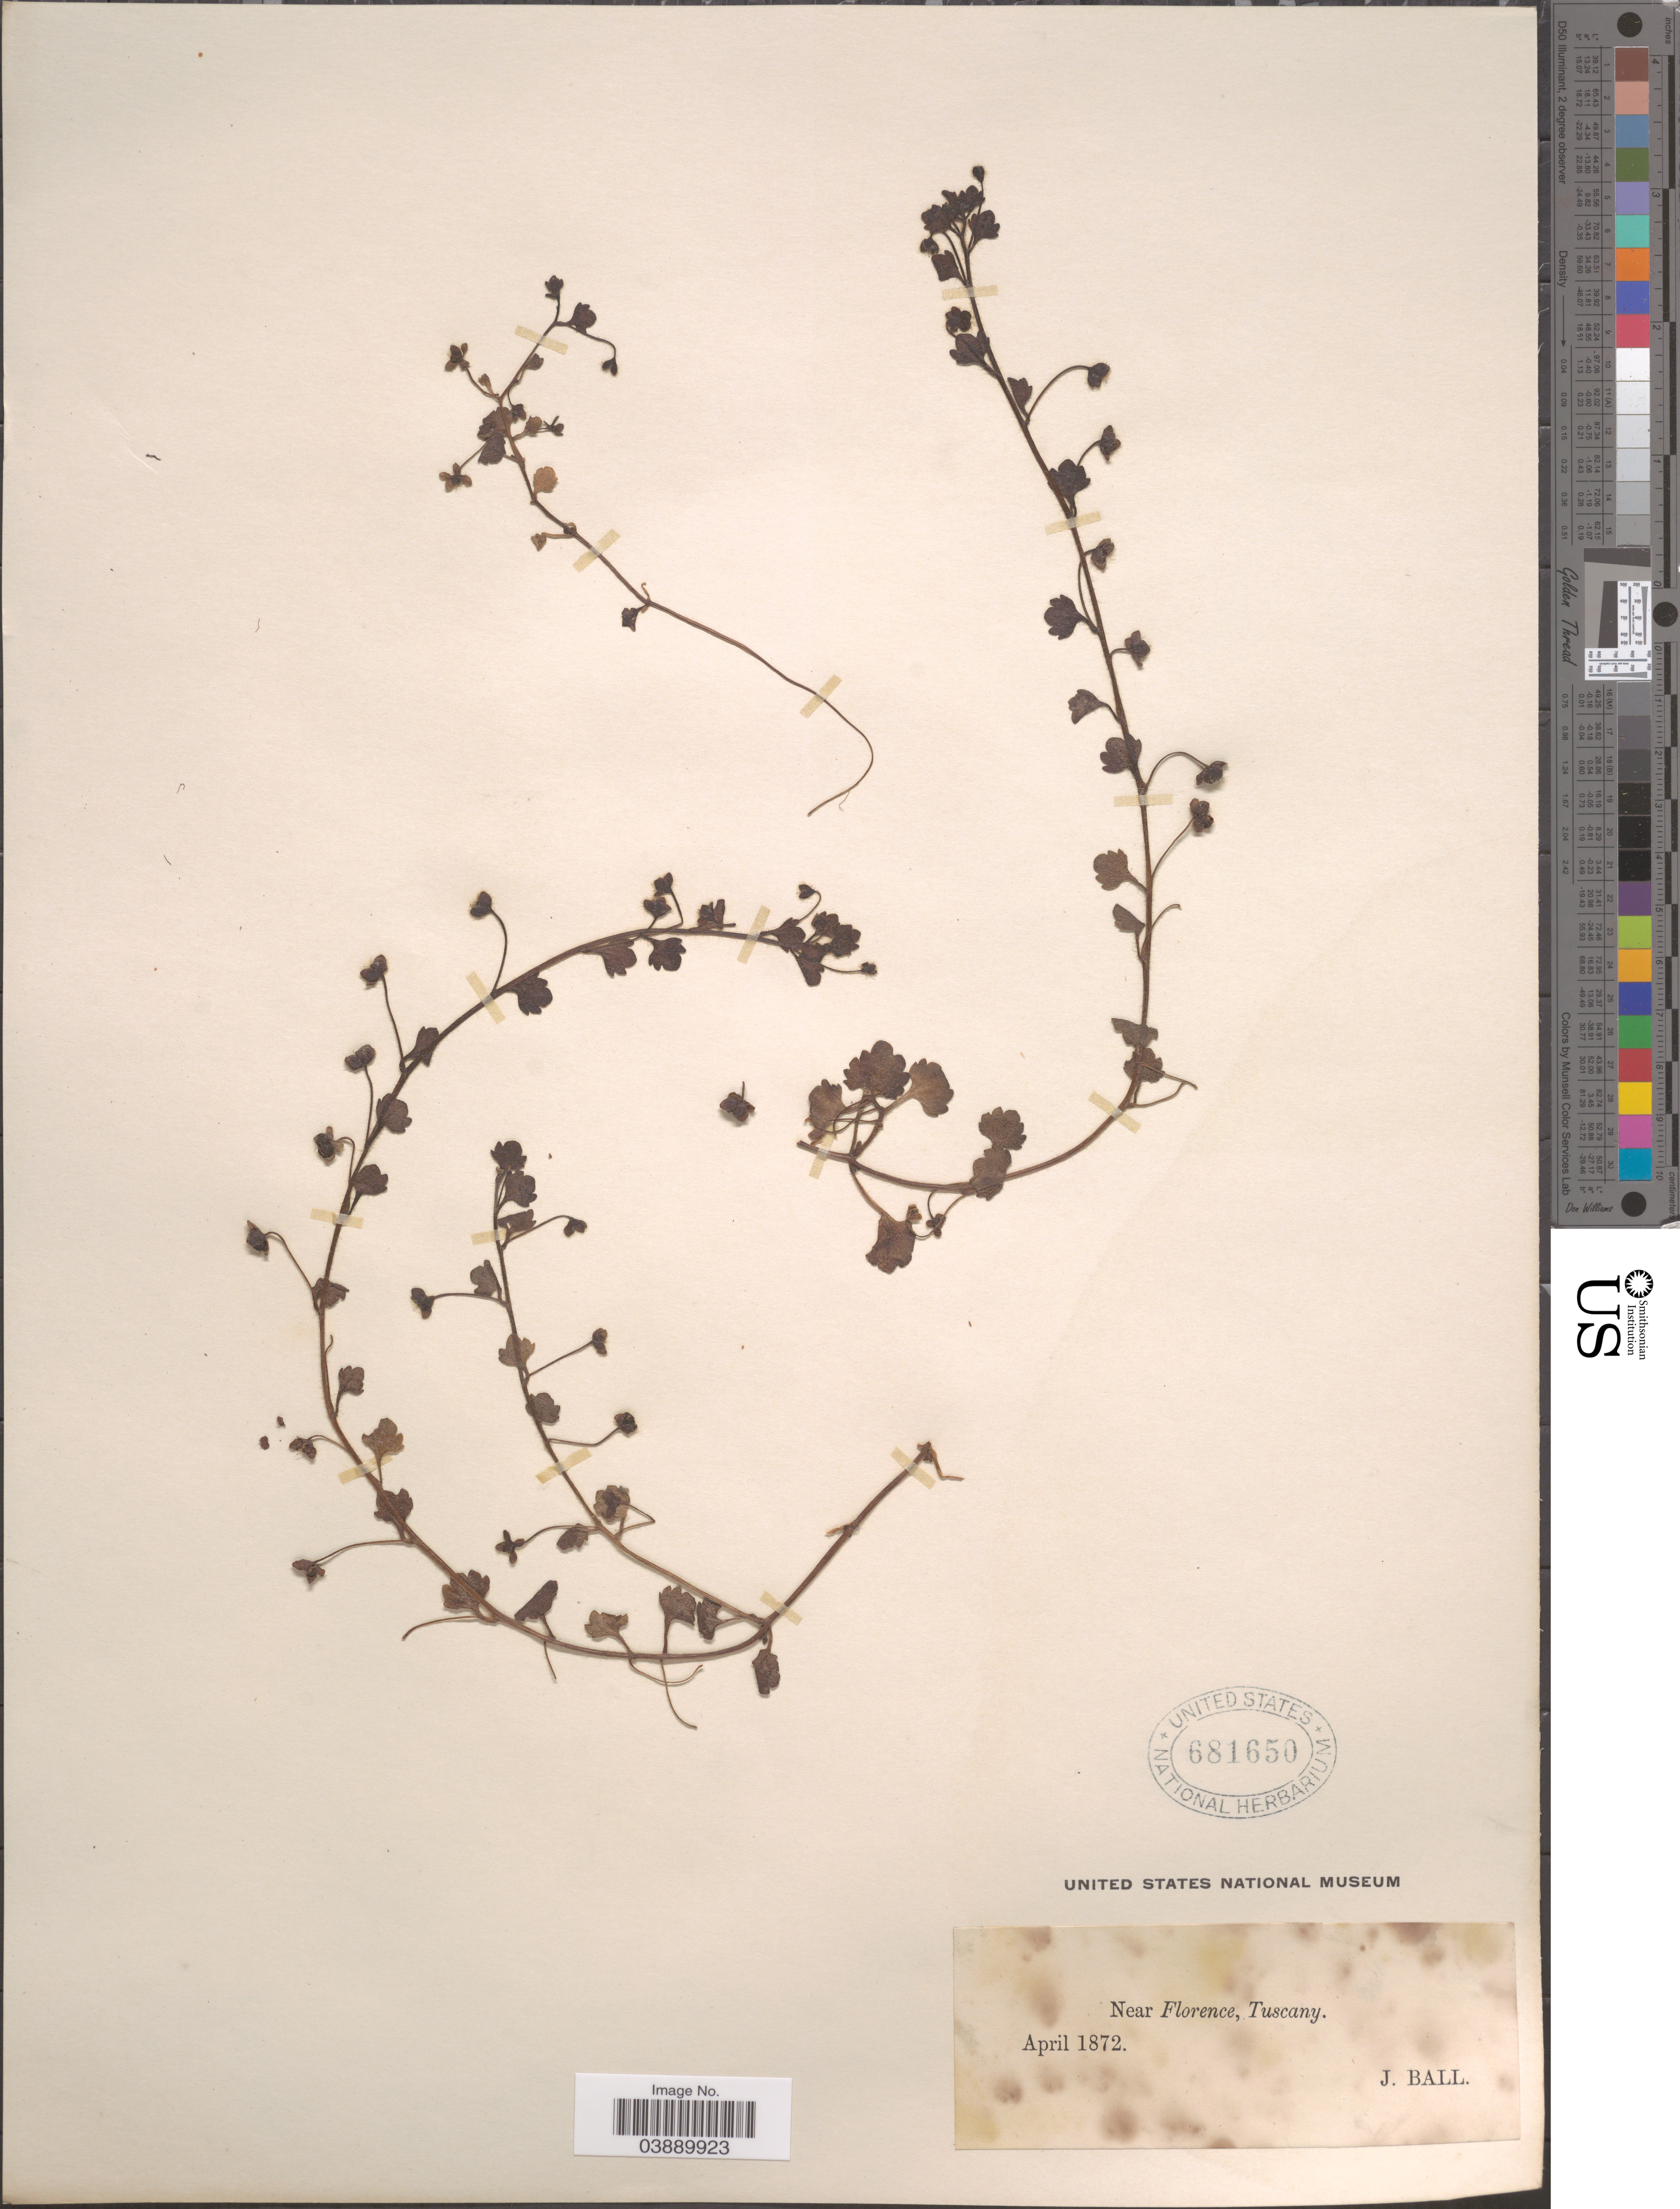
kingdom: Plantae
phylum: Tracheophyta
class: Magnoliopsida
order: Lamiales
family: Plantaginaceae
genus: Veronica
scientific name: Veronica cymbalaria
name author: M. Bodard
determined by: Albach, Dirk C.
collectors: J. Ball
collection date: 1872-04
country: Italy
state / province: Tuscany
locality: Near Florence.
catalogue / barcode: US 681650